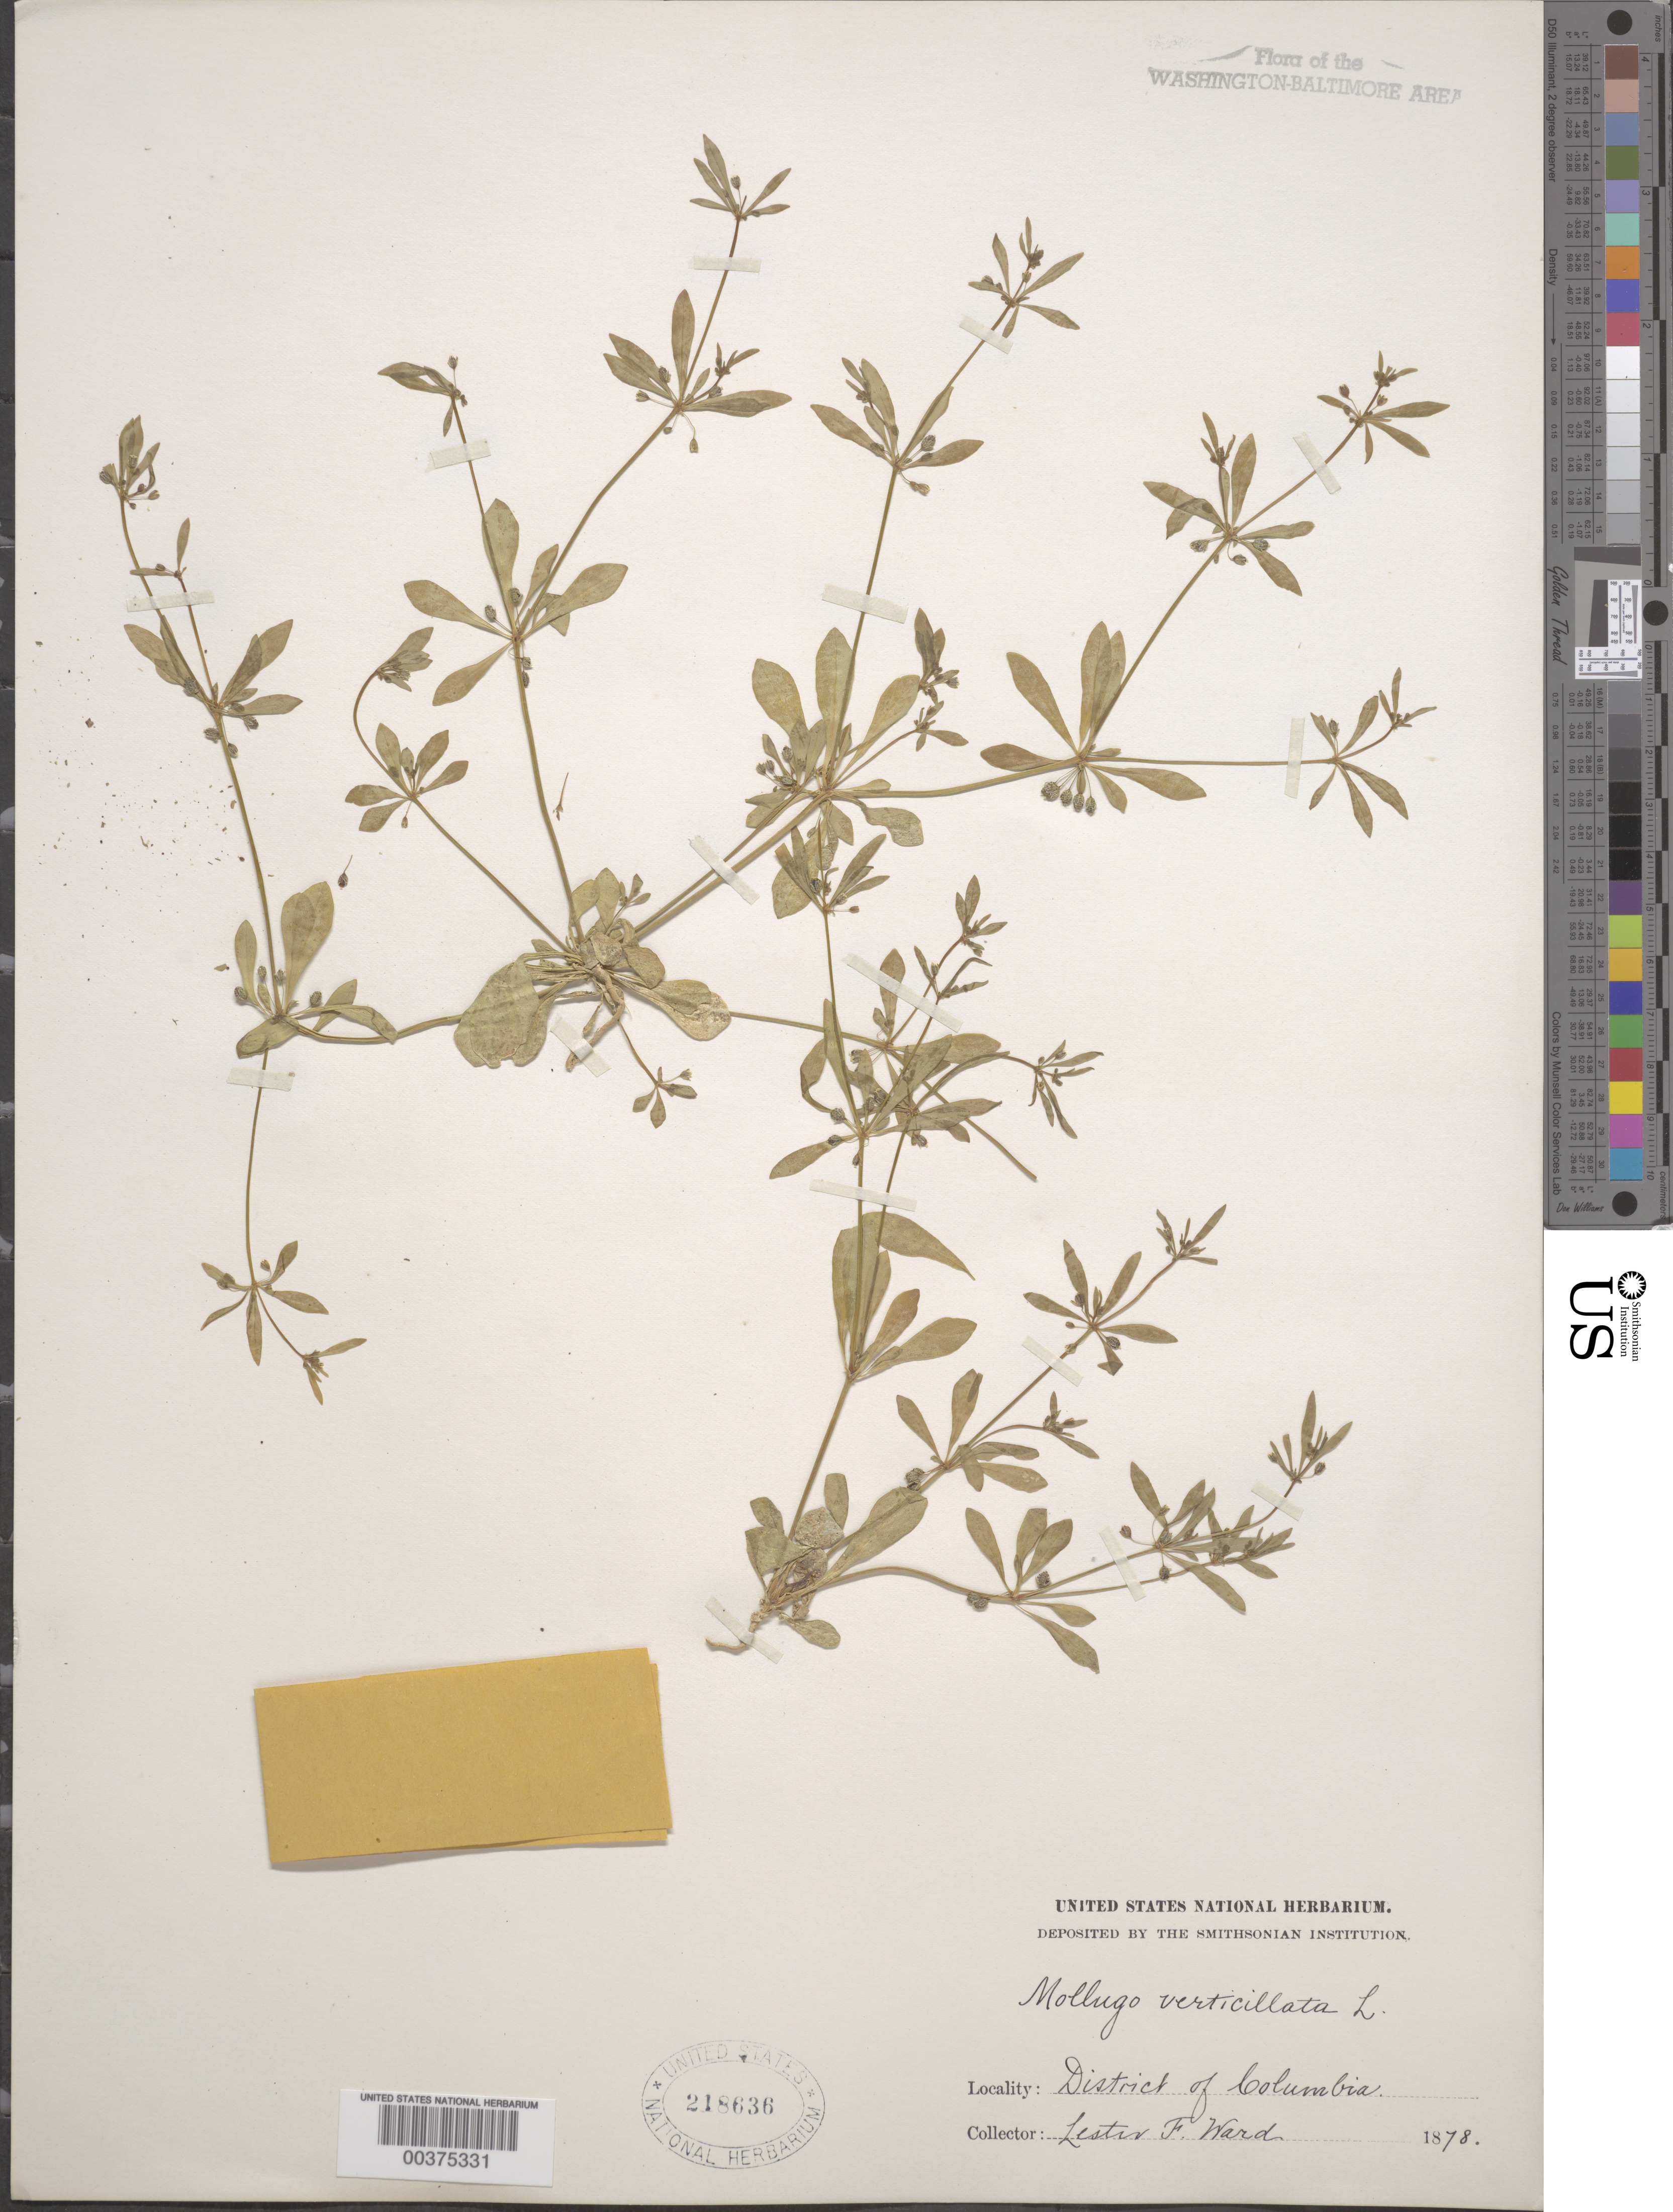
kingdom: Plantae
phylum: Tracheophyta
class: Magnoliopsida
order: Caryophyllales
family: Molluginaceae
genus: Mollugo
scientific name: Mollugo verticillata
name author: L.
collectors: L. F. Ward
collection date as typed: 1878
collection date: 1878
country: United States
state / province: District of Columbia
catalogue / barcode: US 218636